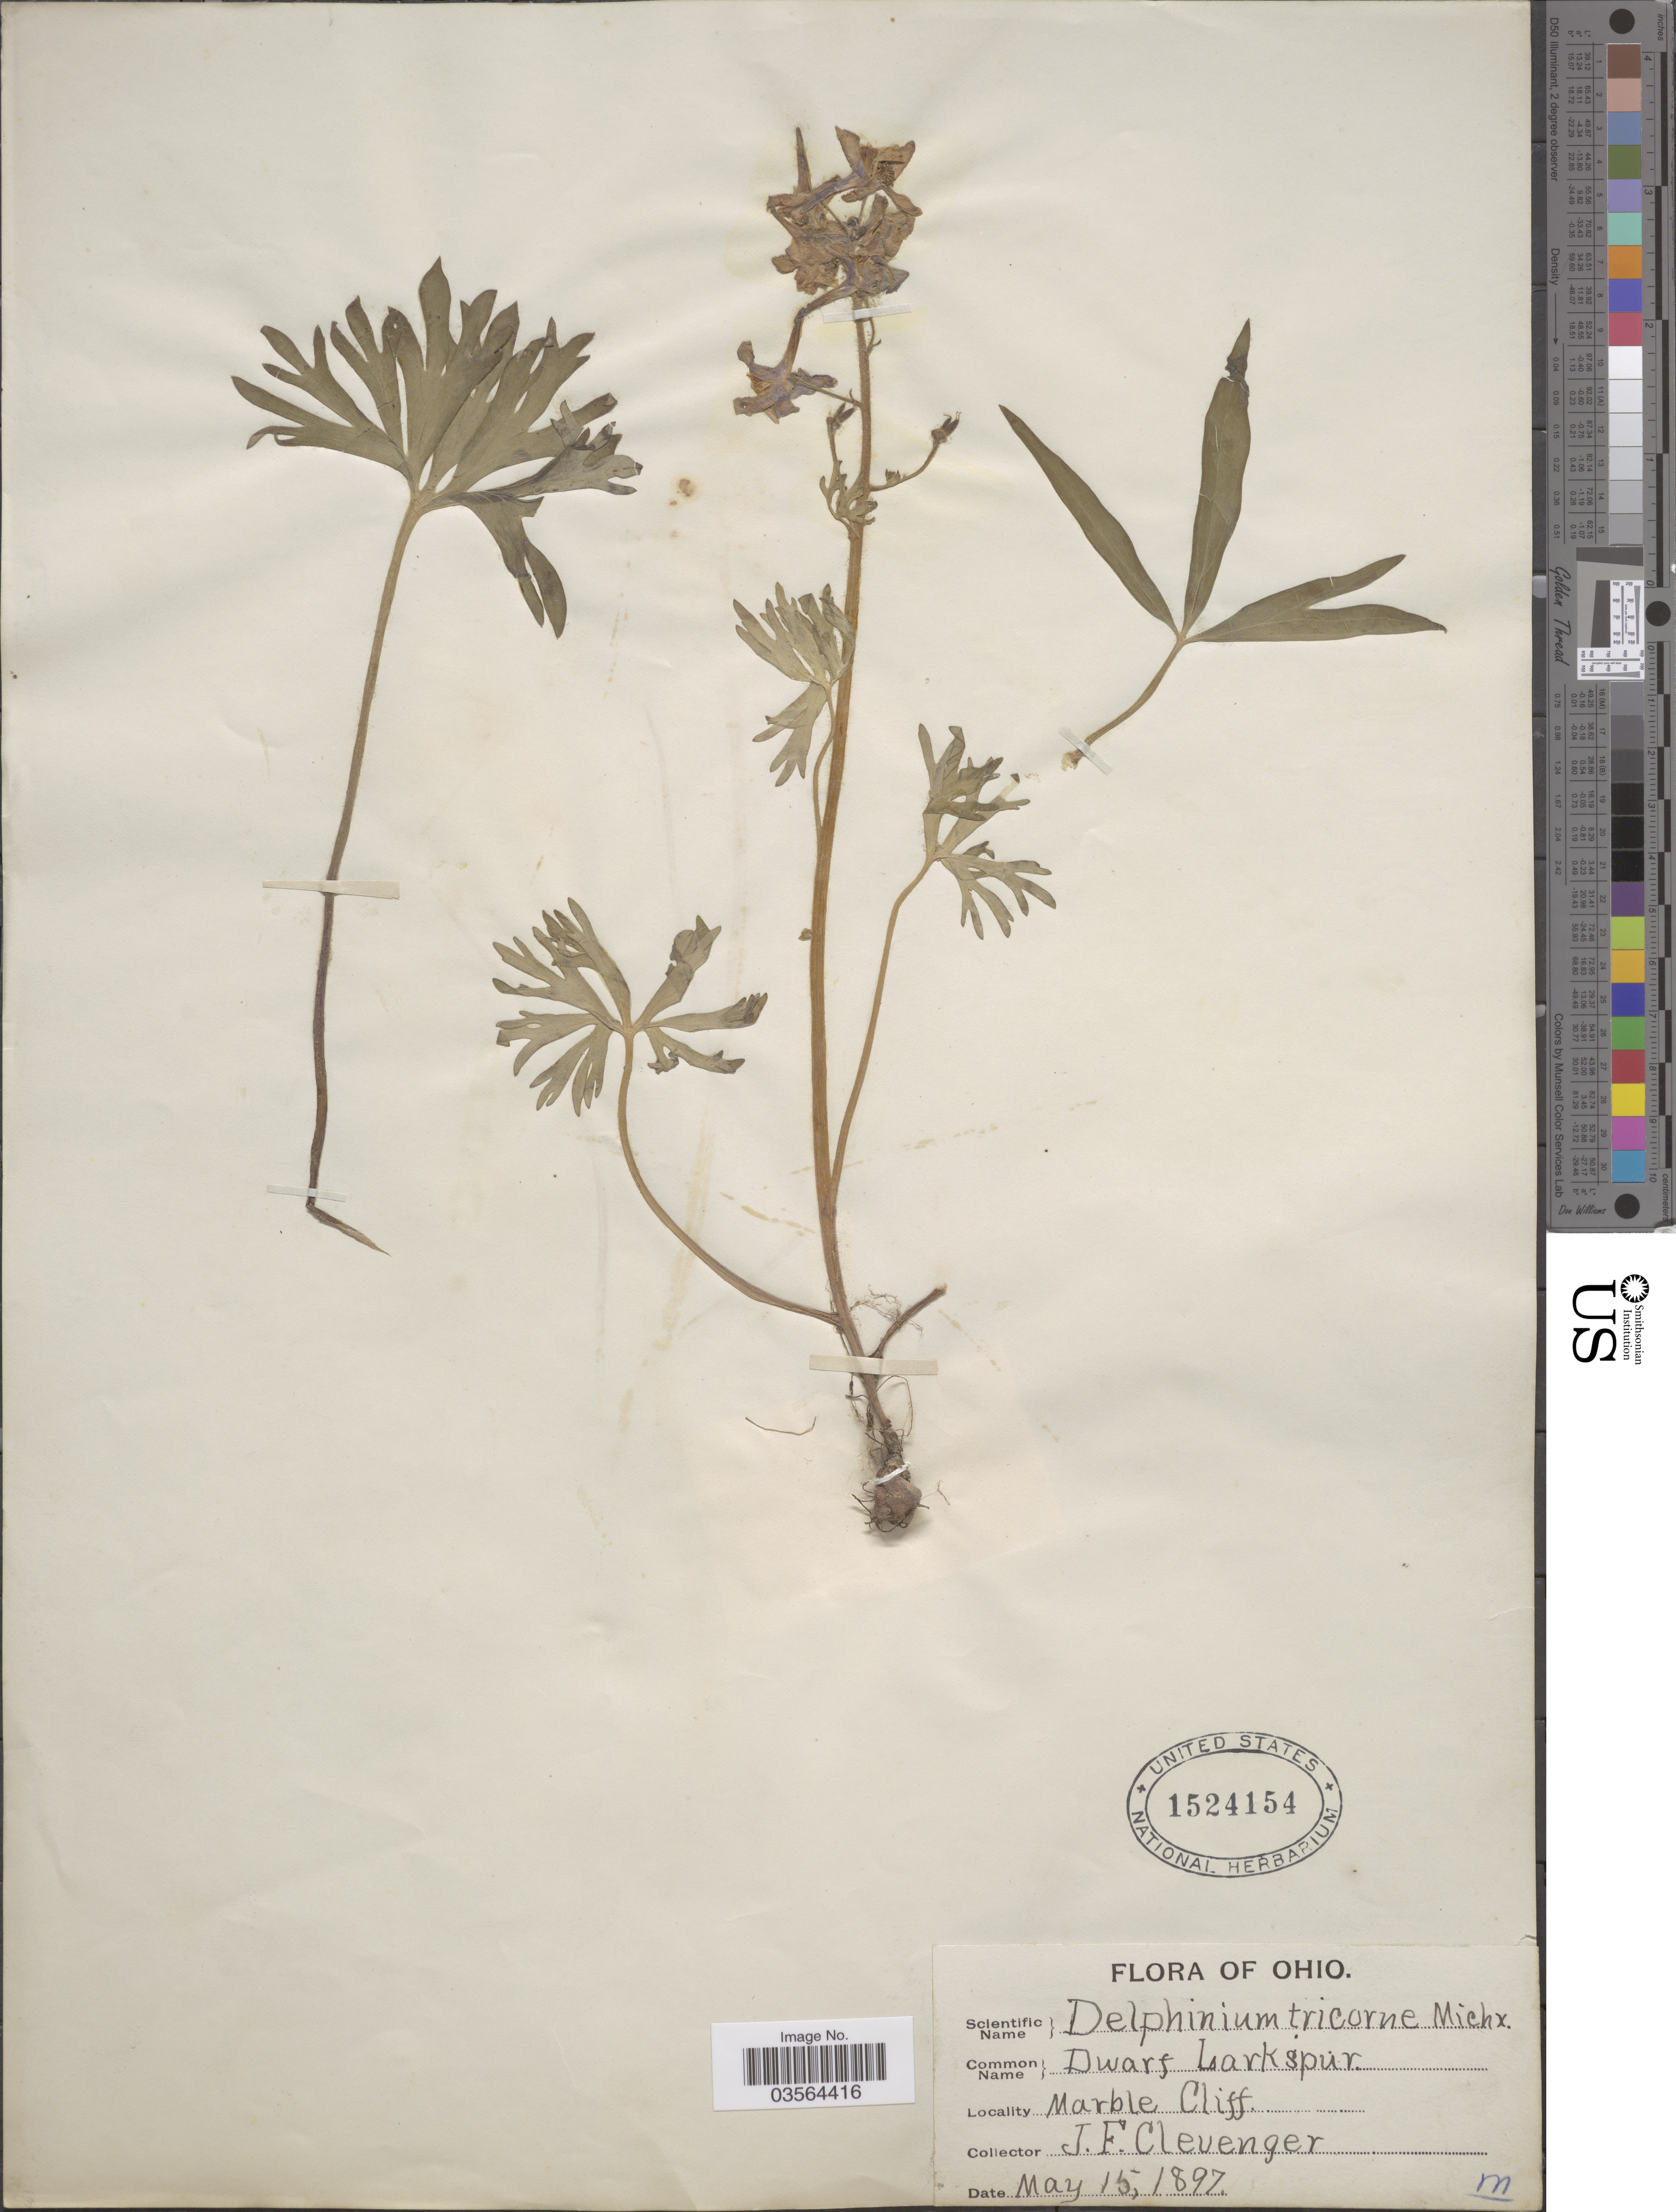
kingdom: Plantae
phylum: Tracheophyta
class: Magnoliopsida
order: Ranunculales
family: Ranunculaceae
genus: Delphinium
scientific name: Delphinium tricorne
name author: Michx.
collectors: J. F. Clevenger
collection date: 1897-05-15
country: United States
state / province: Ohio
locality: Marble Cliff.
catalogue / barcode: US 1524154